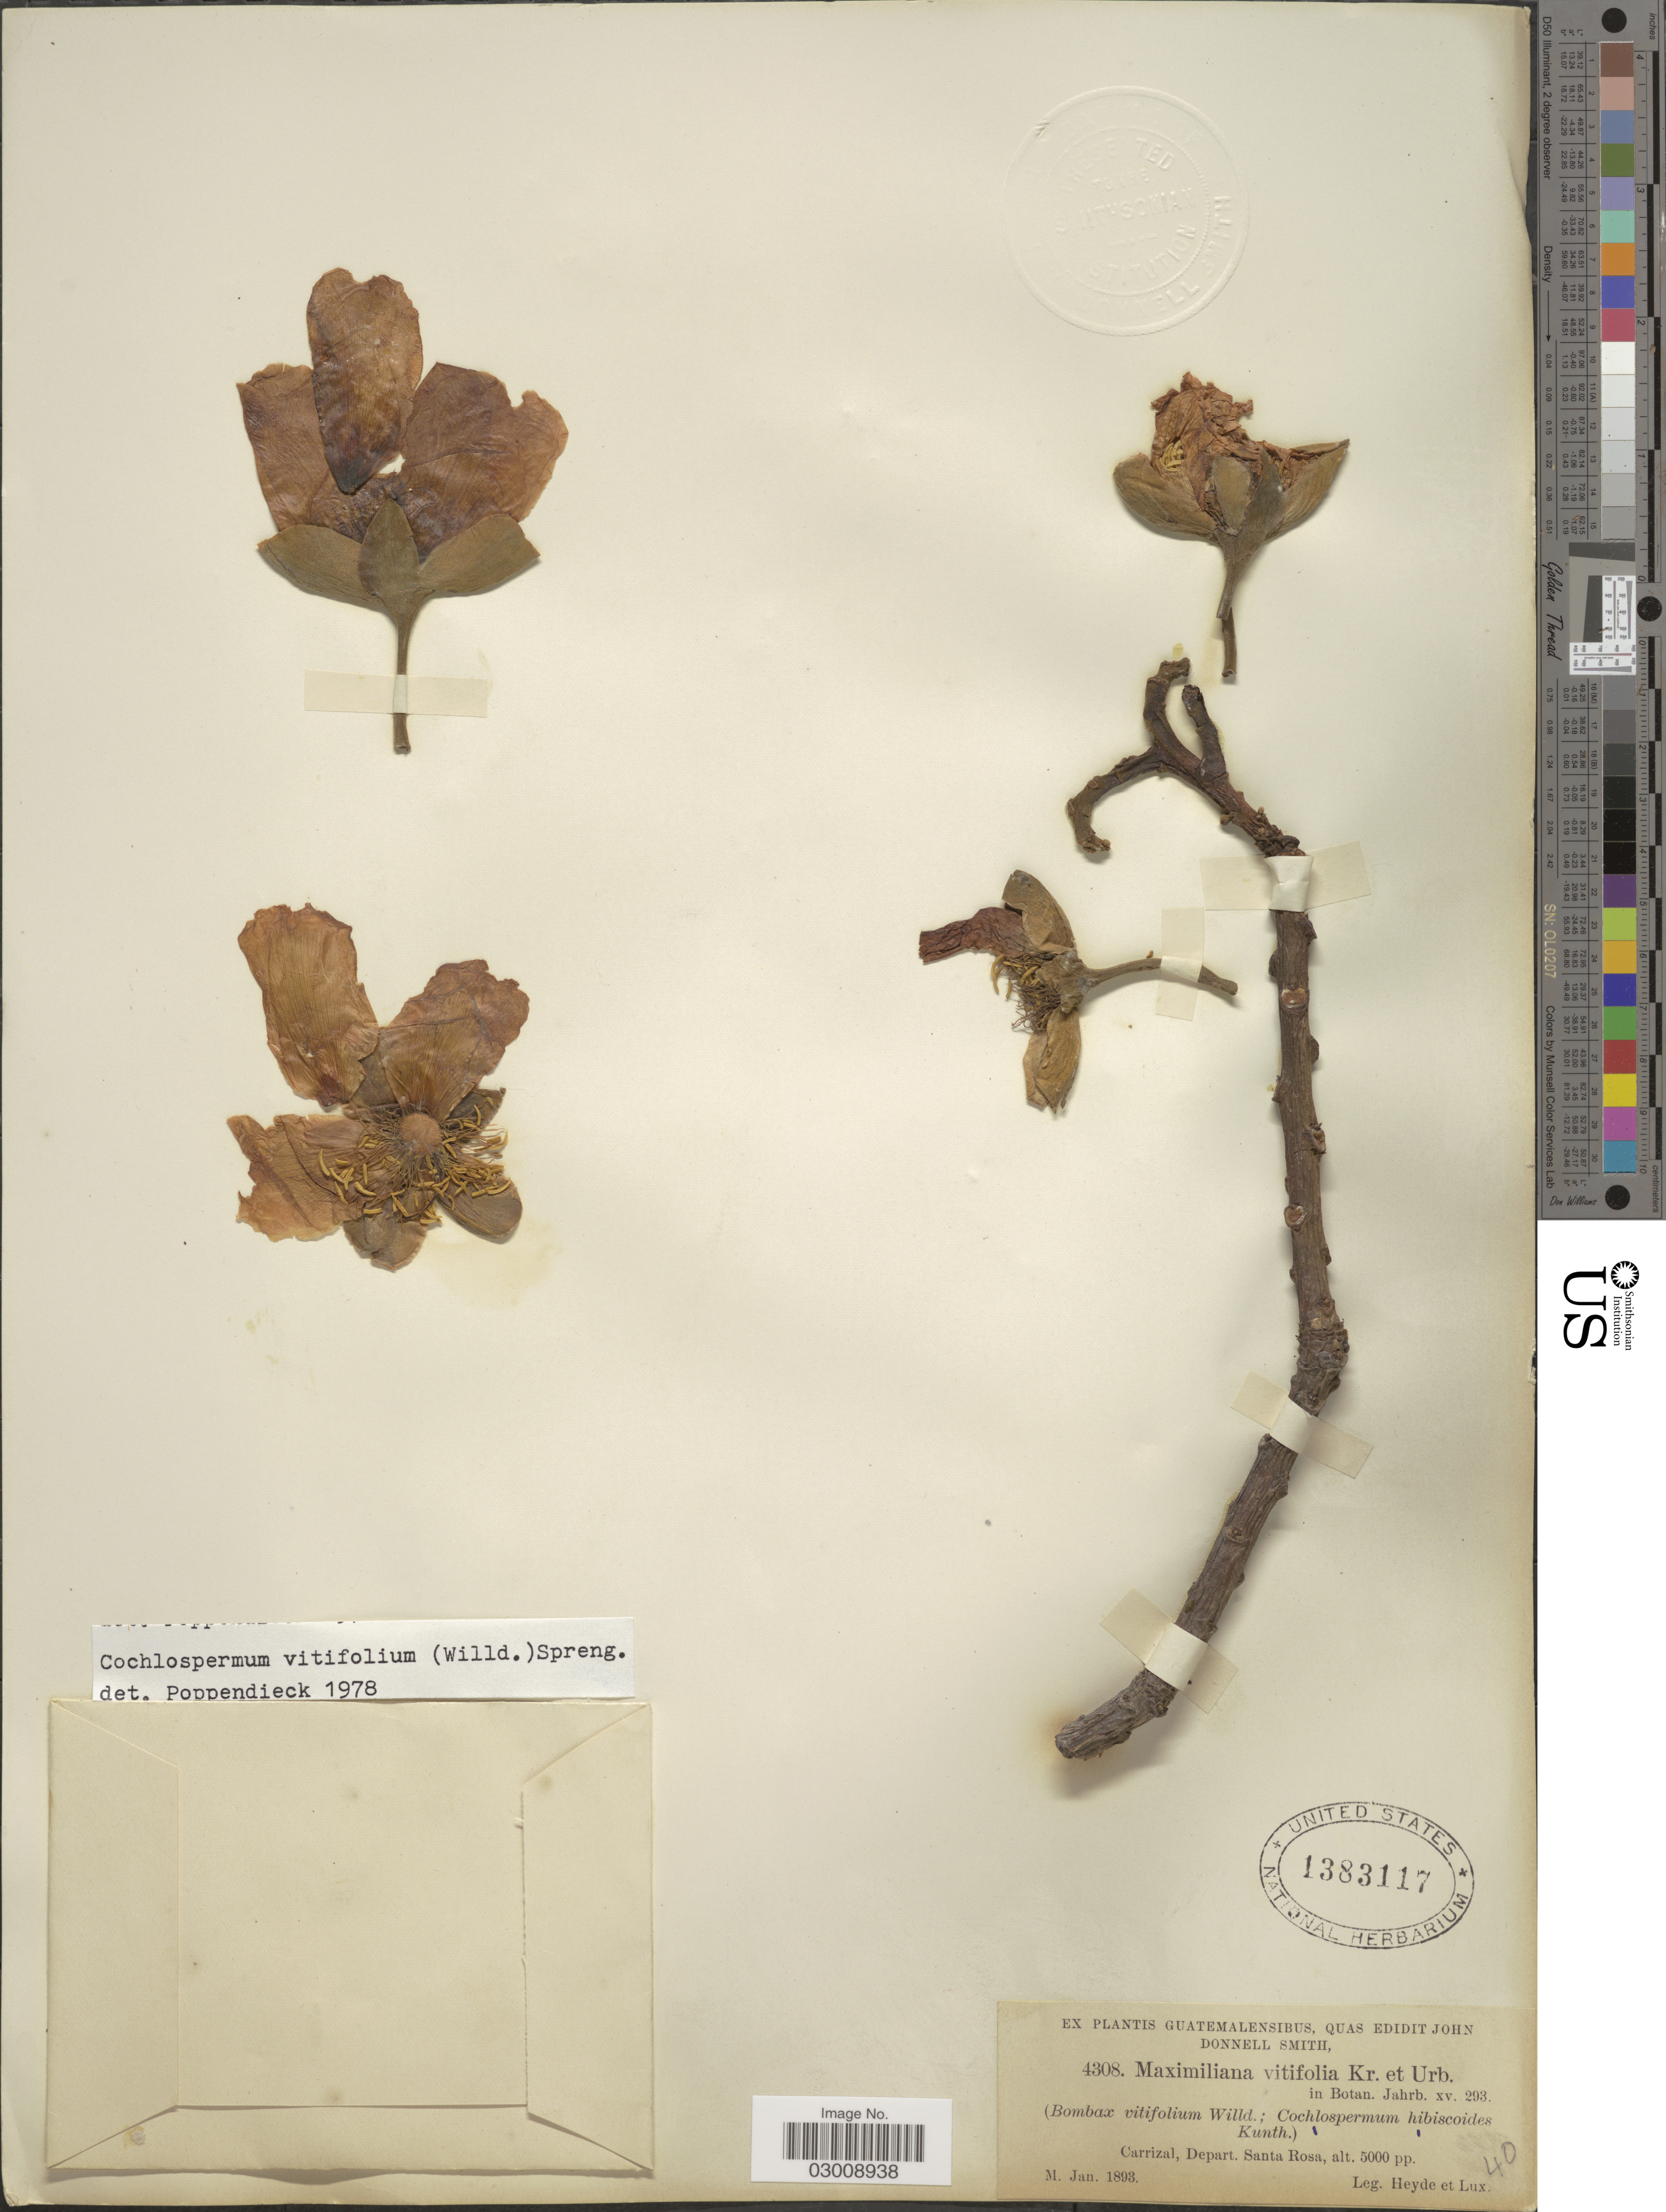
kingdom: Plantae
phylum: Tracheophyta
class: Magnoliopsida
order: Malvales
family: Cochlospermaceae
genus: Cochlospermum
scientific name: Cochlospermum vitifolium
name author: (Willd.) Spreng.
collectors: Heyde & Lux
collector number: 4308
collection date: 1893-01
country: Guatemala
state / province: Santa Rosa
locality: Carrizal, Depart. Santa Rosa.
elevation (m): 1524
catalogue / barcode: US 1383117